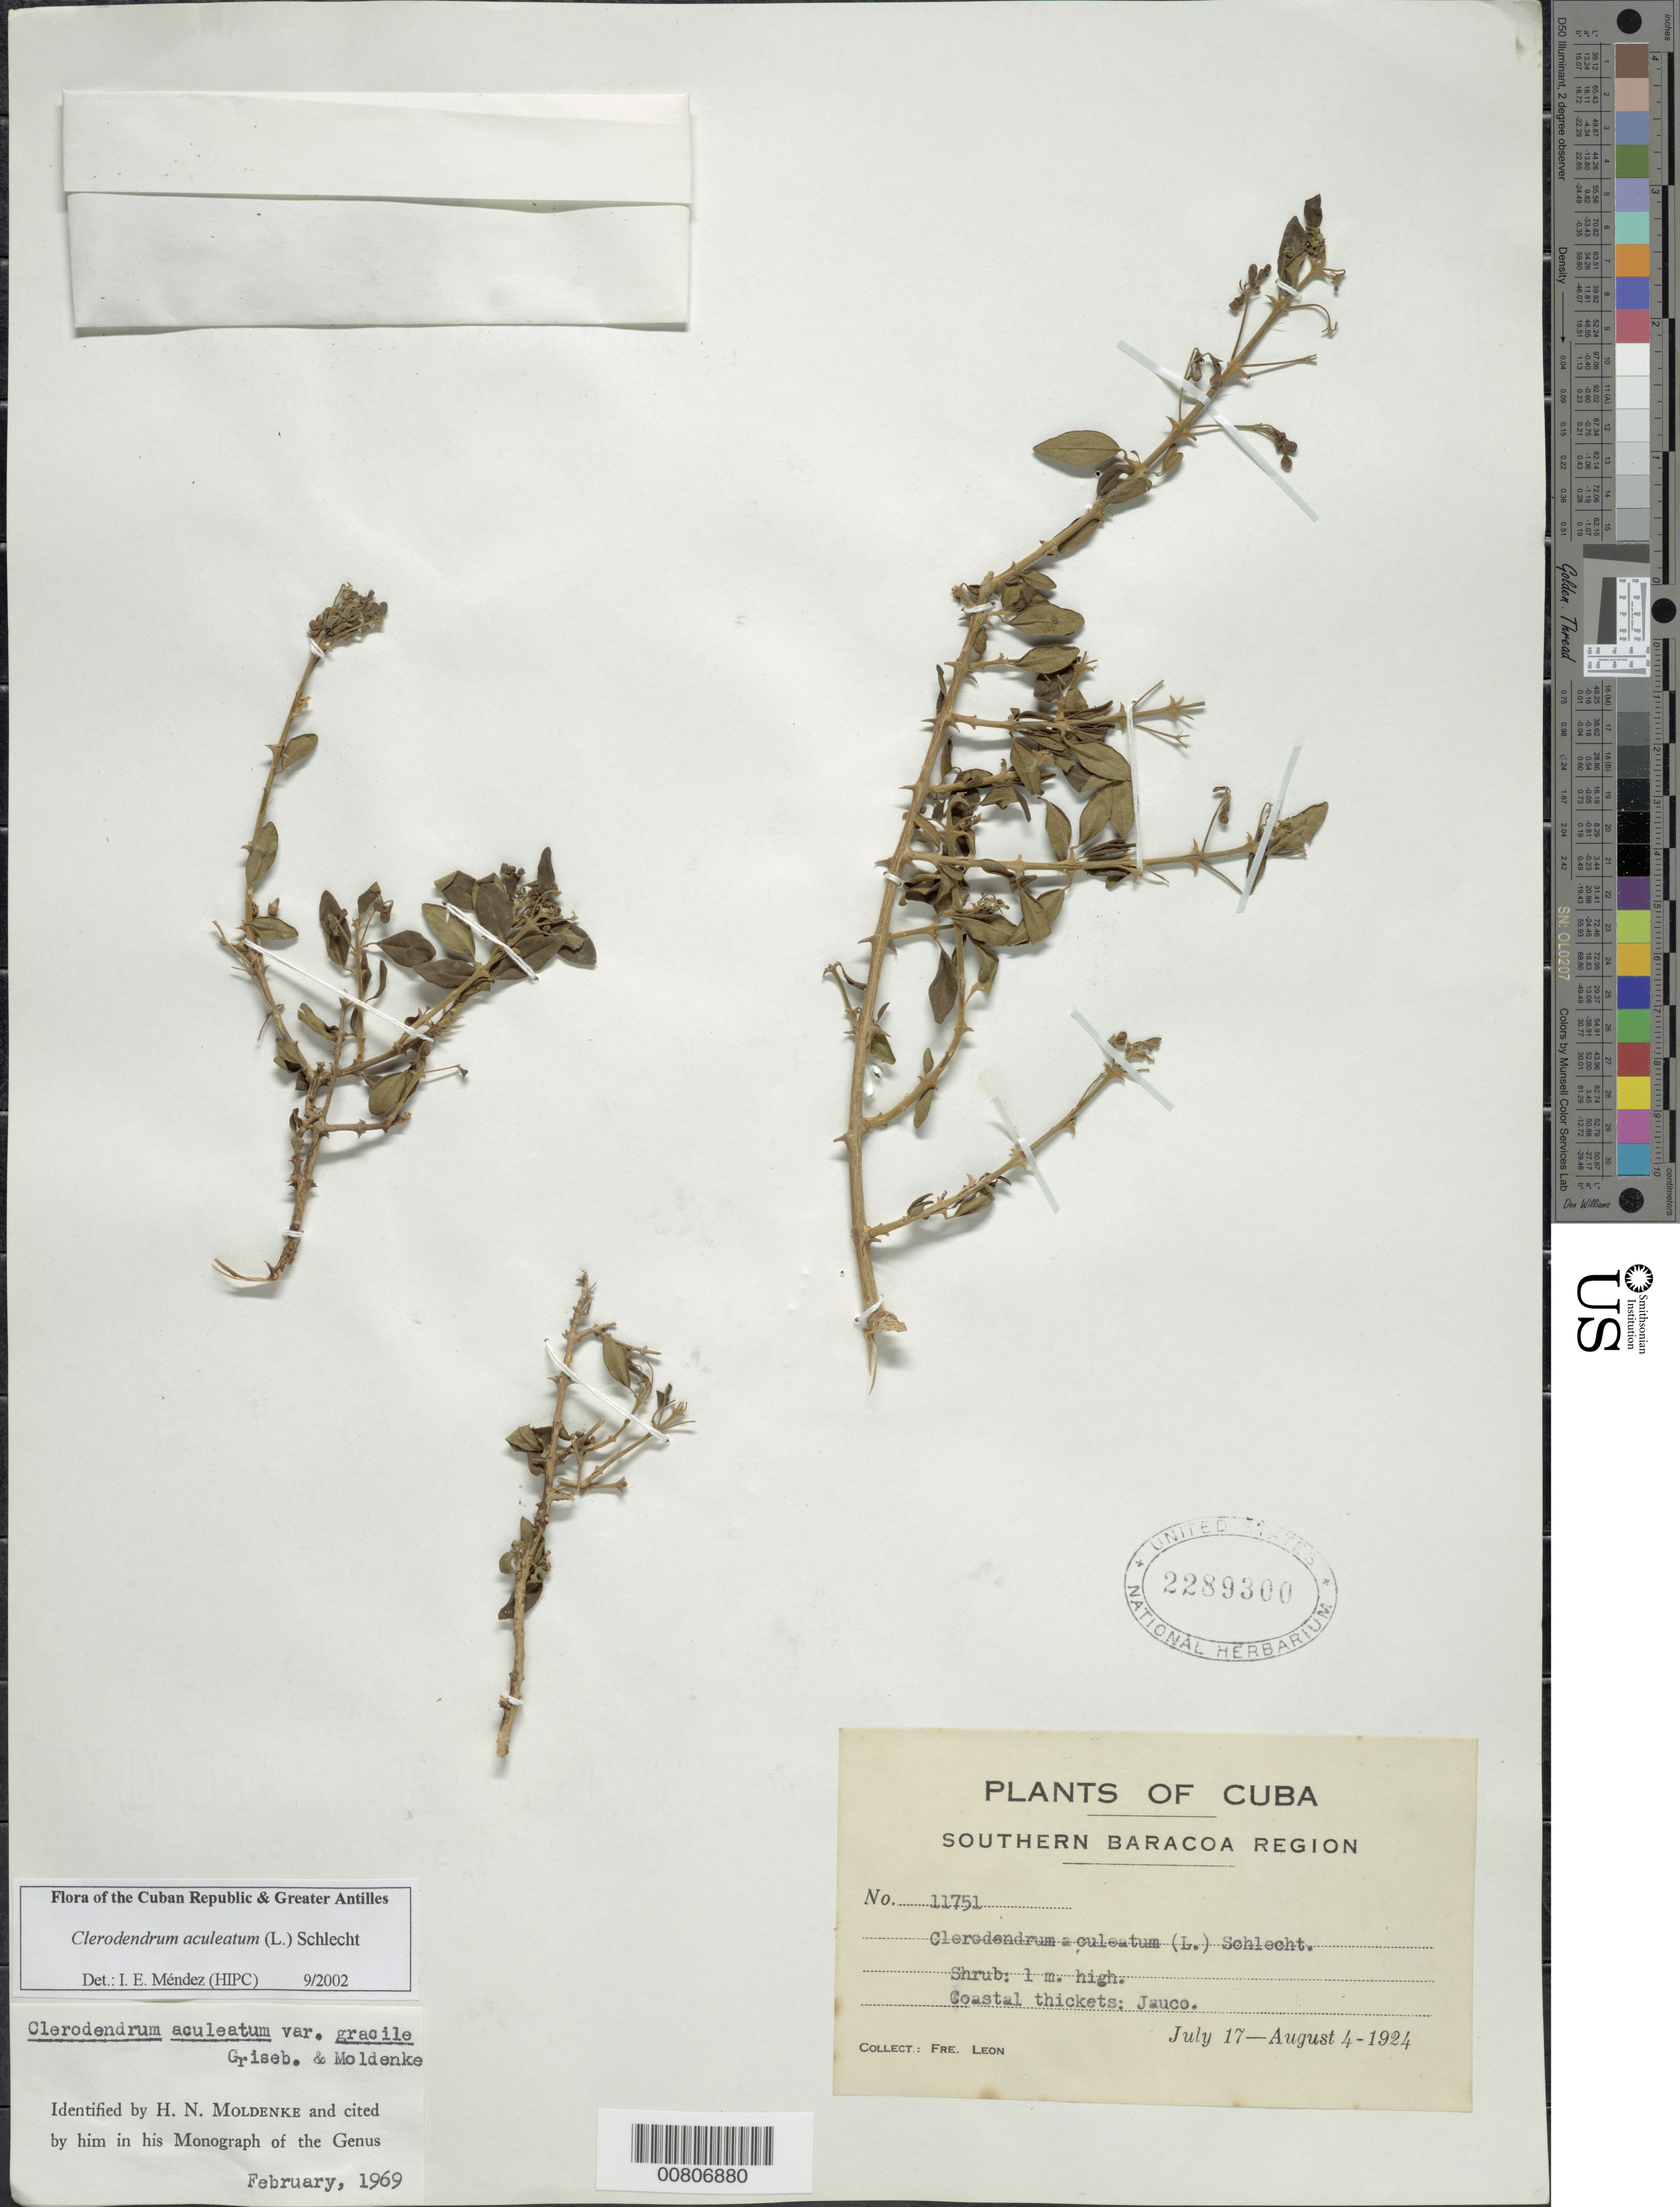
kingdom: Plantae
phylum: Tracheophyta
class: Magnoliopsida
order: Lamiales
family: Lamiaceae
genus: Clerodendrum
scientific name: Clerodendrum aculeatum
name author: (L.) Schltdl.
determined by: Méndez, Isidro E., (HIPC)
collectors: Bro. León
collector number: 11751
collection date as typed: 17 Jul 1924 to 04 Aug 1924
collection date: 1924-07-17/1924-08-04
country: Cuba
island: Cuba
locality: Jauco, southern Baracoa region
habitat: Coastal thickets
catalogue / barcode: US 2289300